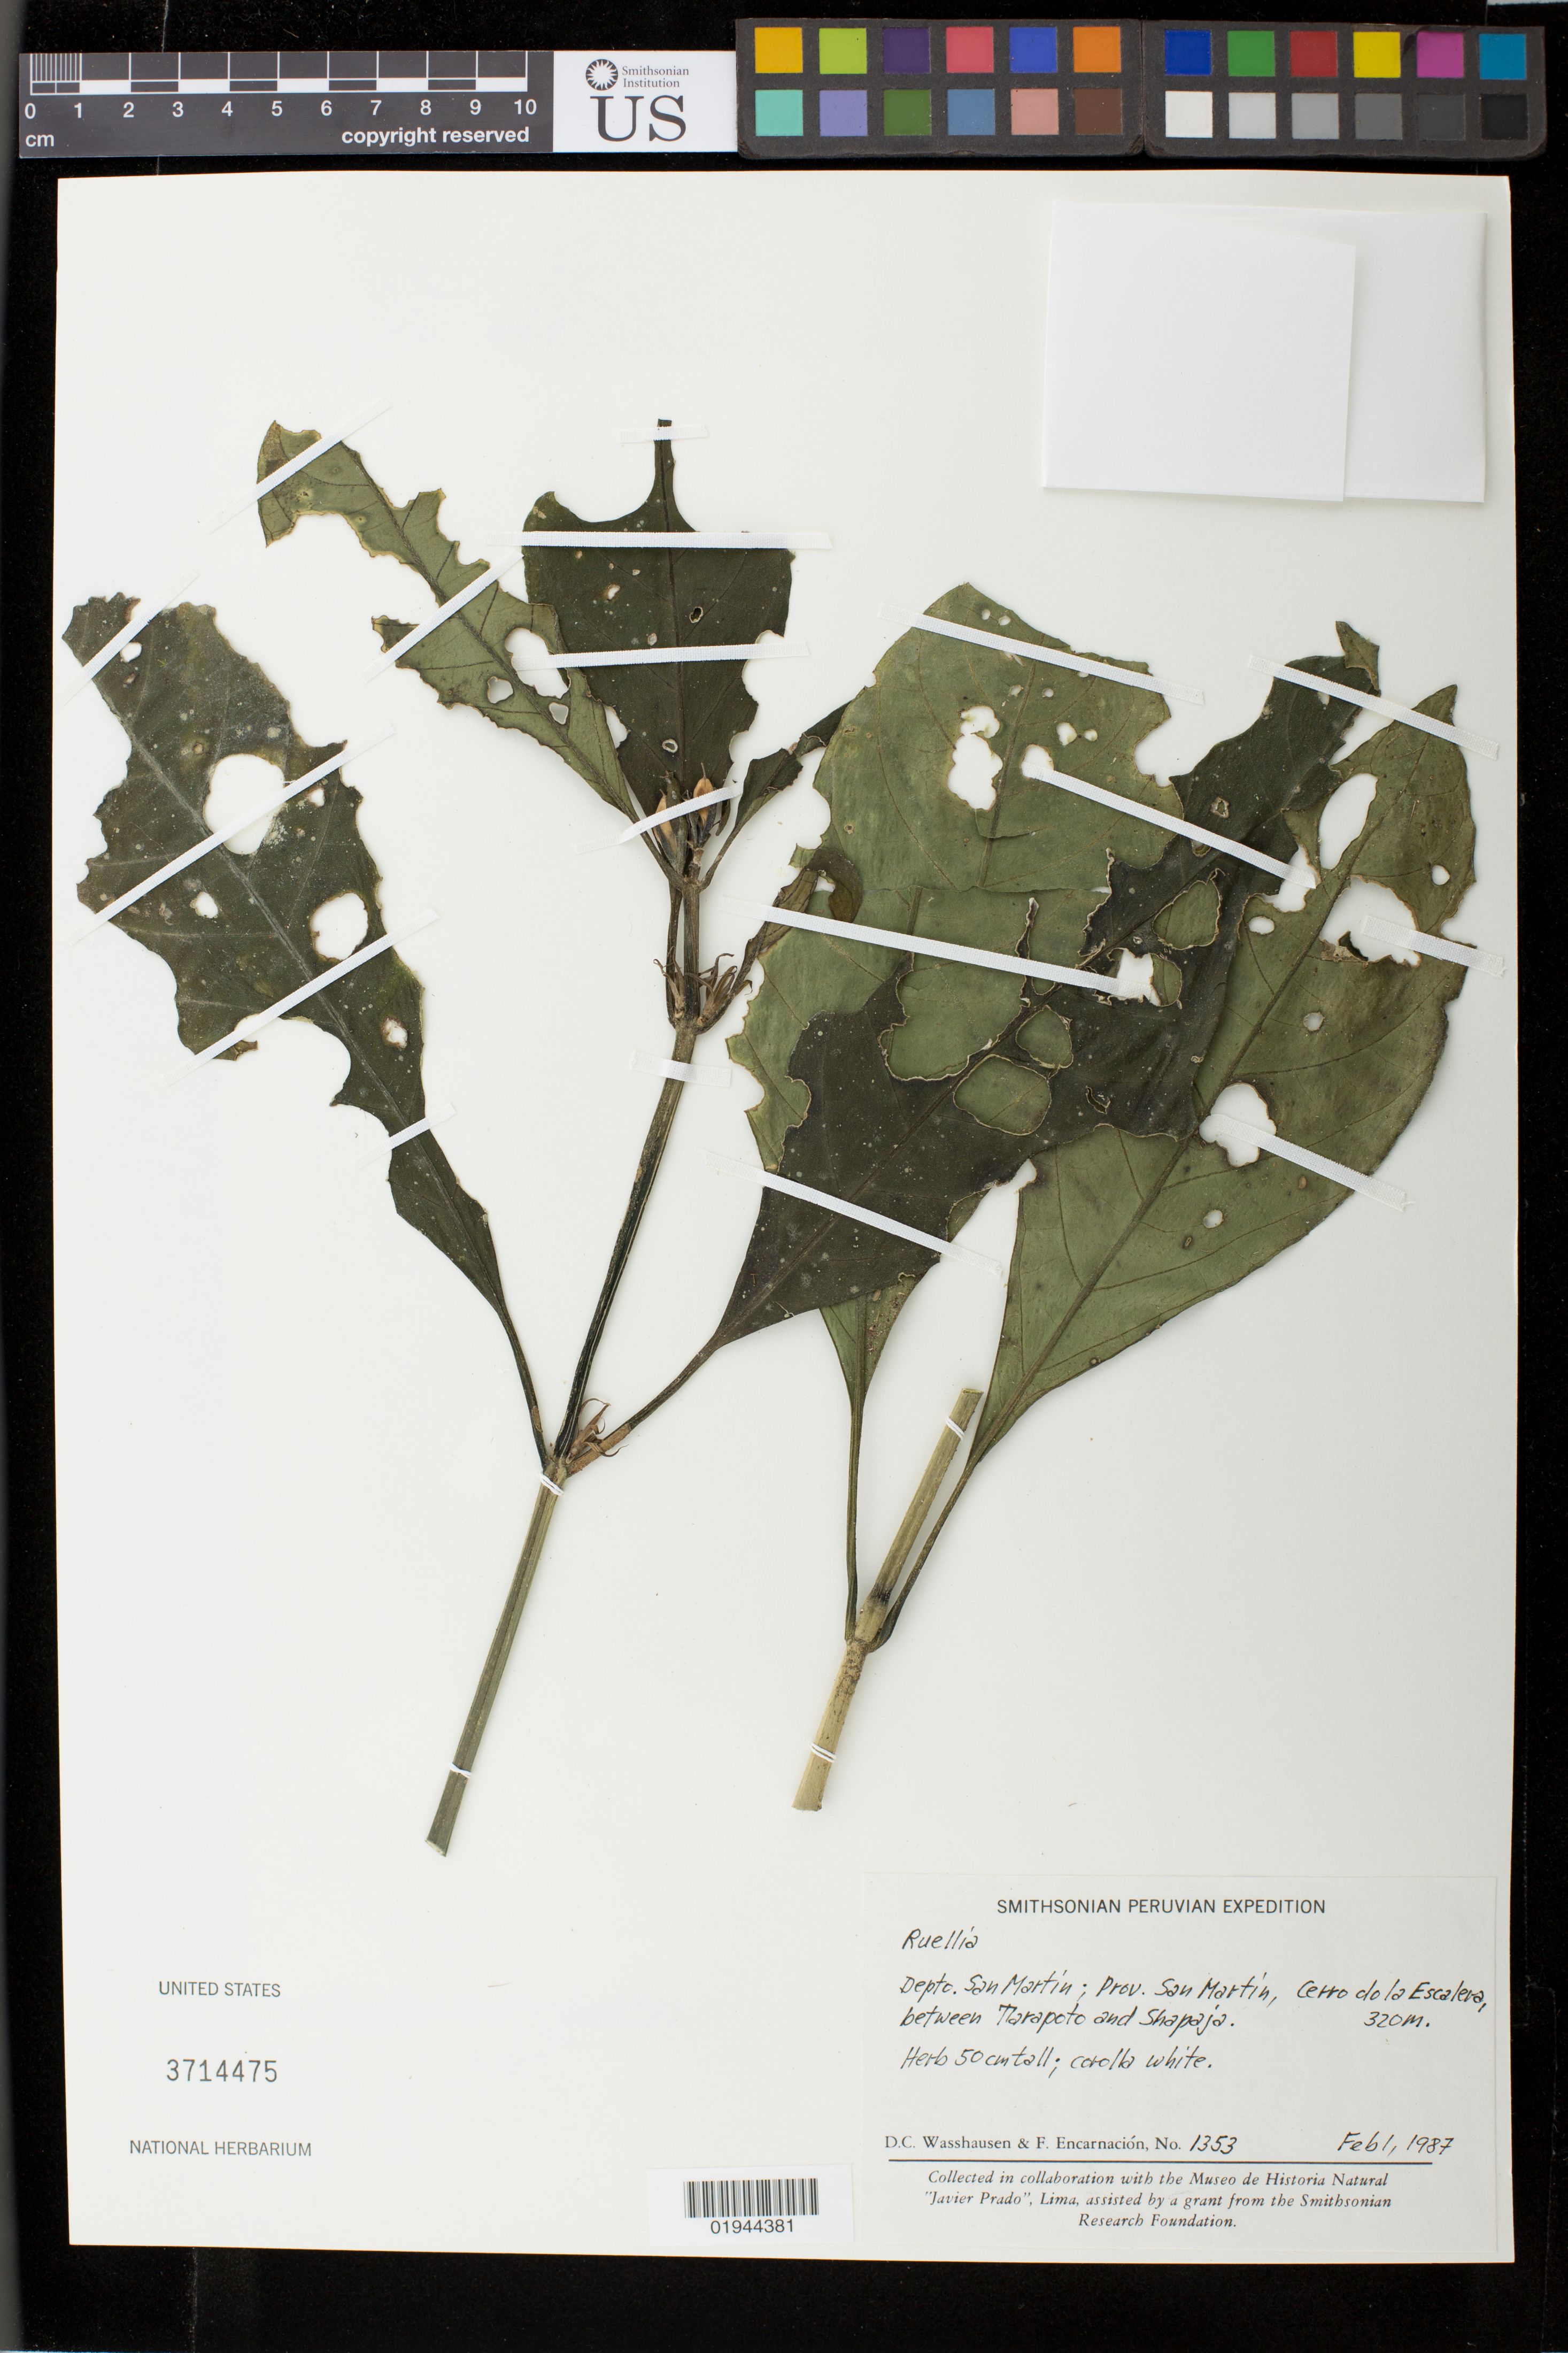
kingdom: Plantae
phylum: Tracheophyta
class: Magnoliopsida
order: Lamiales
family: Acanthaceae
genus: Ruellia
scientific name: Ruellia sp.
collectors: D. C. Wasshausen & F. Encarnación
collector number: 1353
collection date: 1987-02-01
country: Peru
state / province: San Martín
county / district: San Martín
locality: Cerro de la Escalera, between Tarapoto and Shapaja.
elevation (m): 320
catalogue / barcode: US 3714475